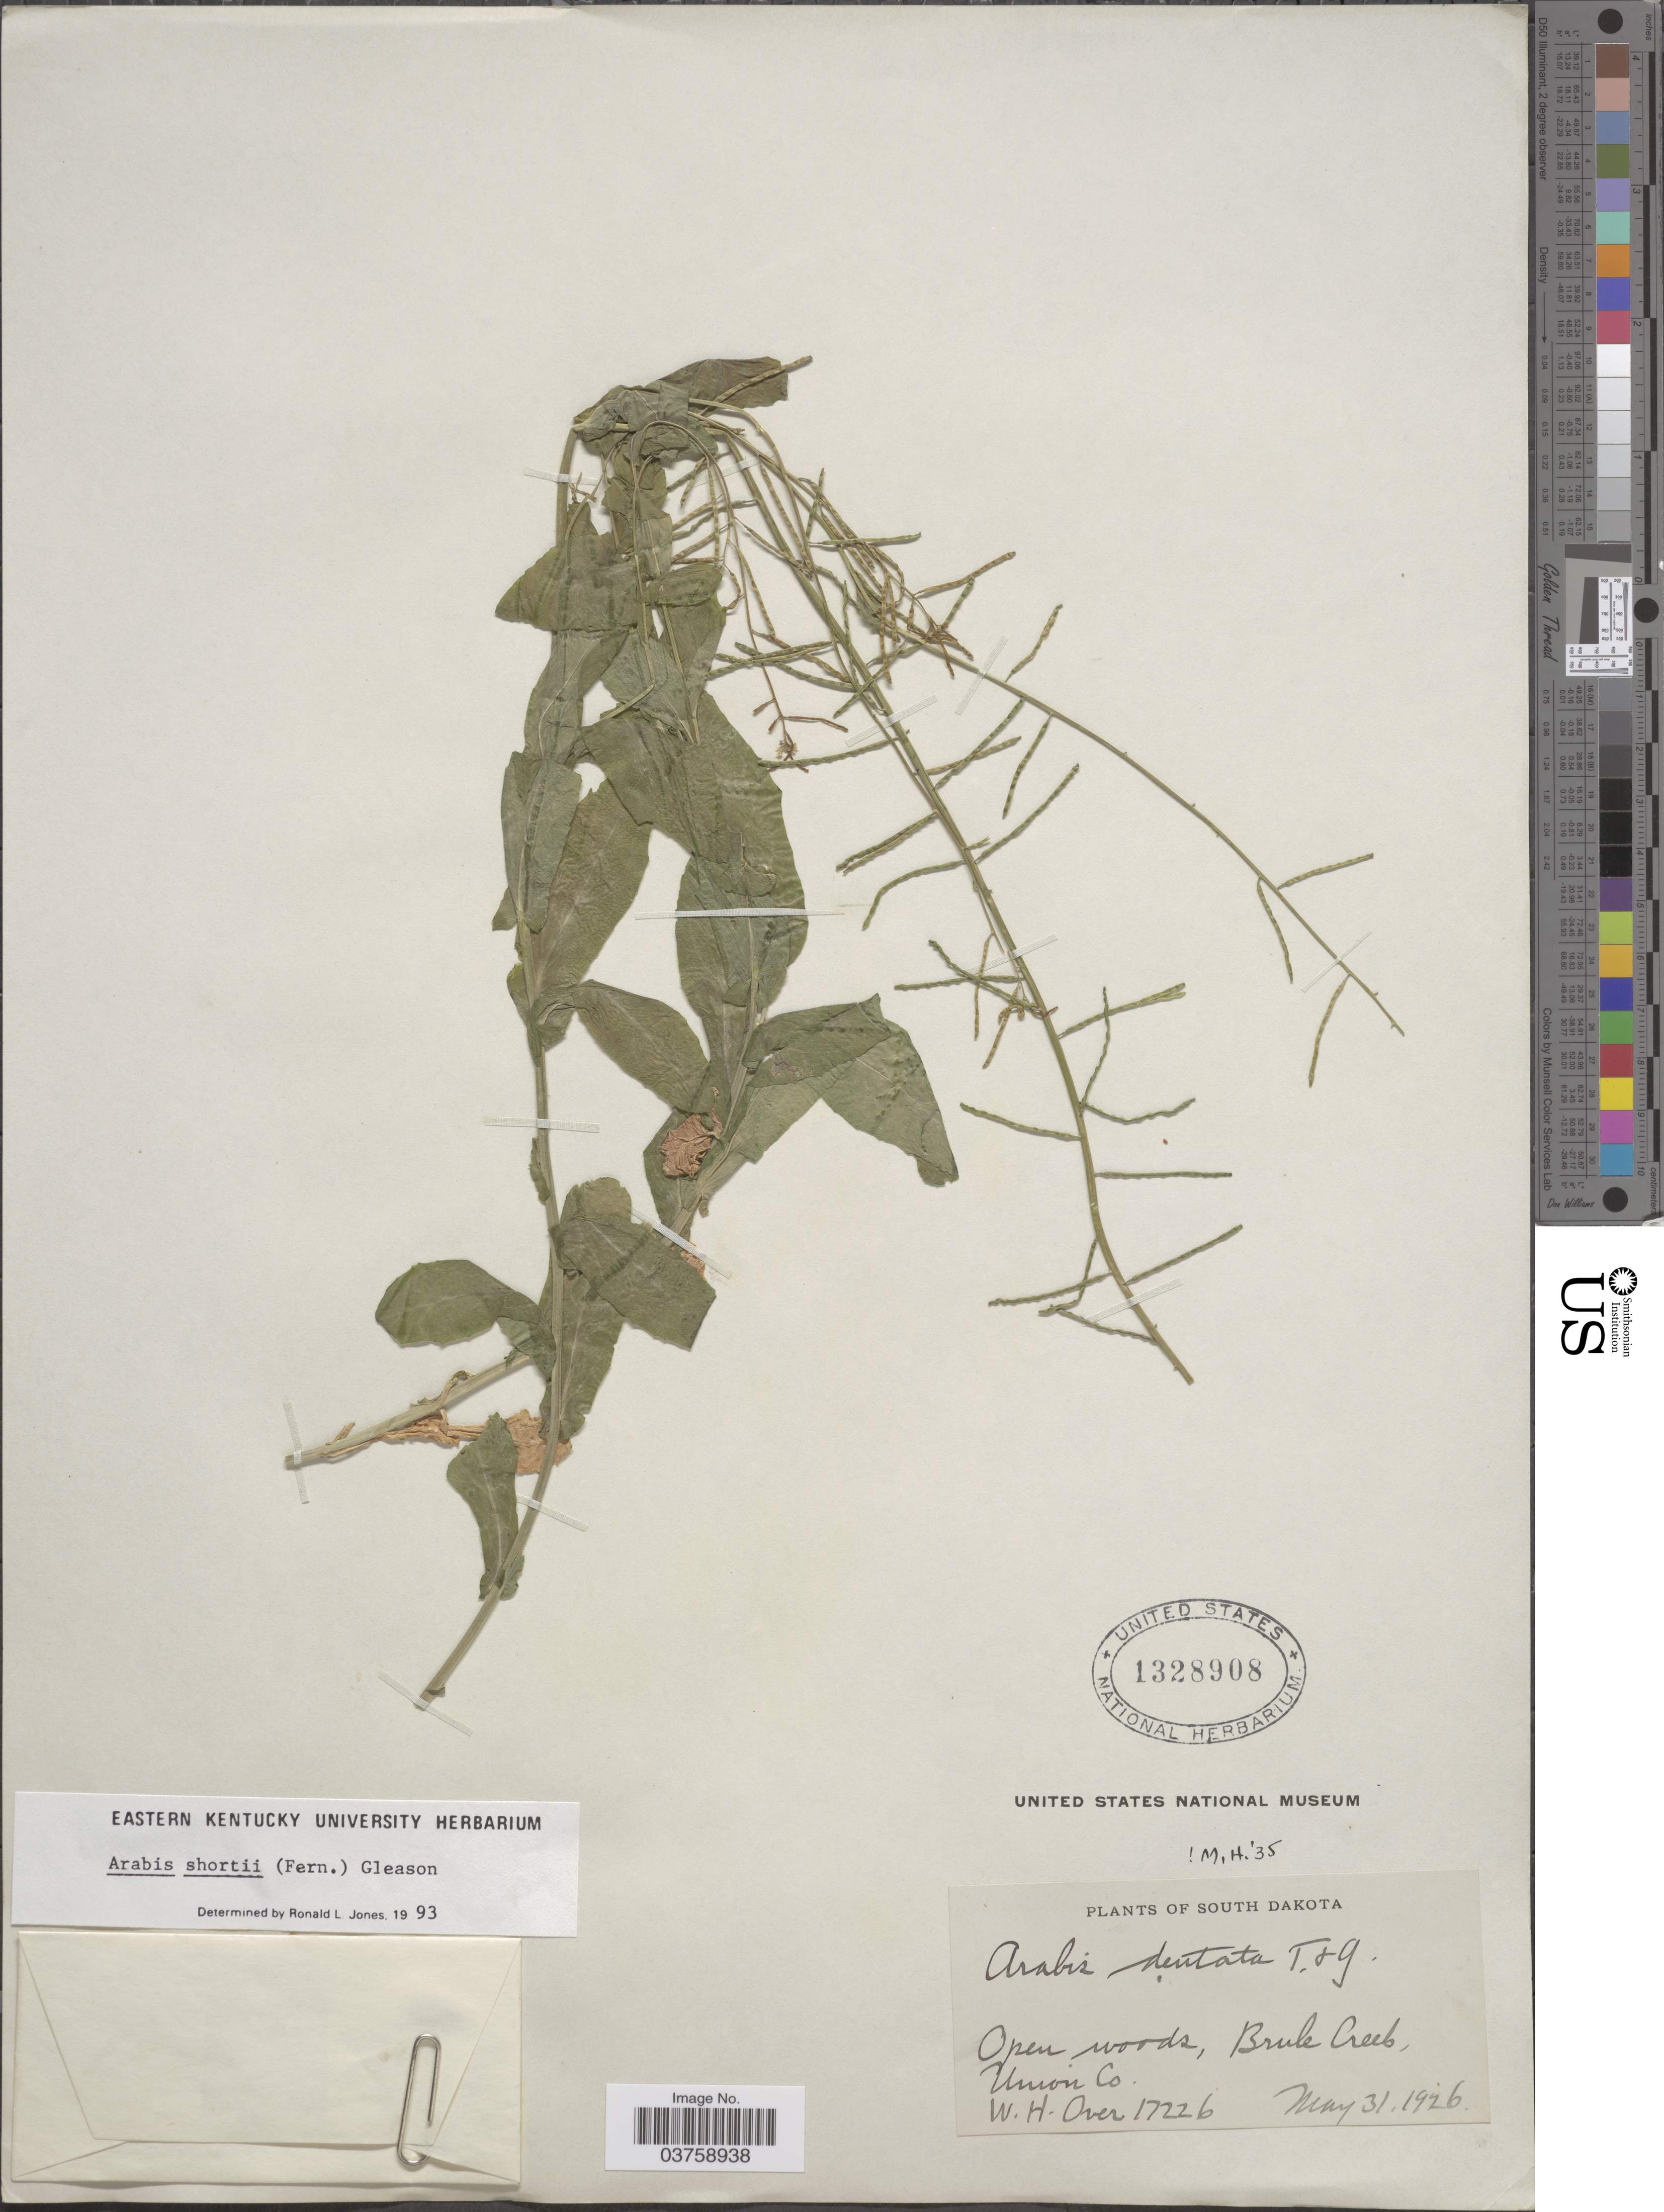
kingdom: Plantae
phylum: Tracheophyta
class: Magnoliopsida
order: Brassicales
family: Brassicaceae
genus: Arabis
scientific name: Arabis shortii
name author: (Fernald) Gleason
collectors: W. Over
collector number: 17226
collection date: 1926-05-31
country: United States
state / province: South Dakota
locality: Open woods, Brule Creek, Union Co.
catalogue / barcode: US 1328908